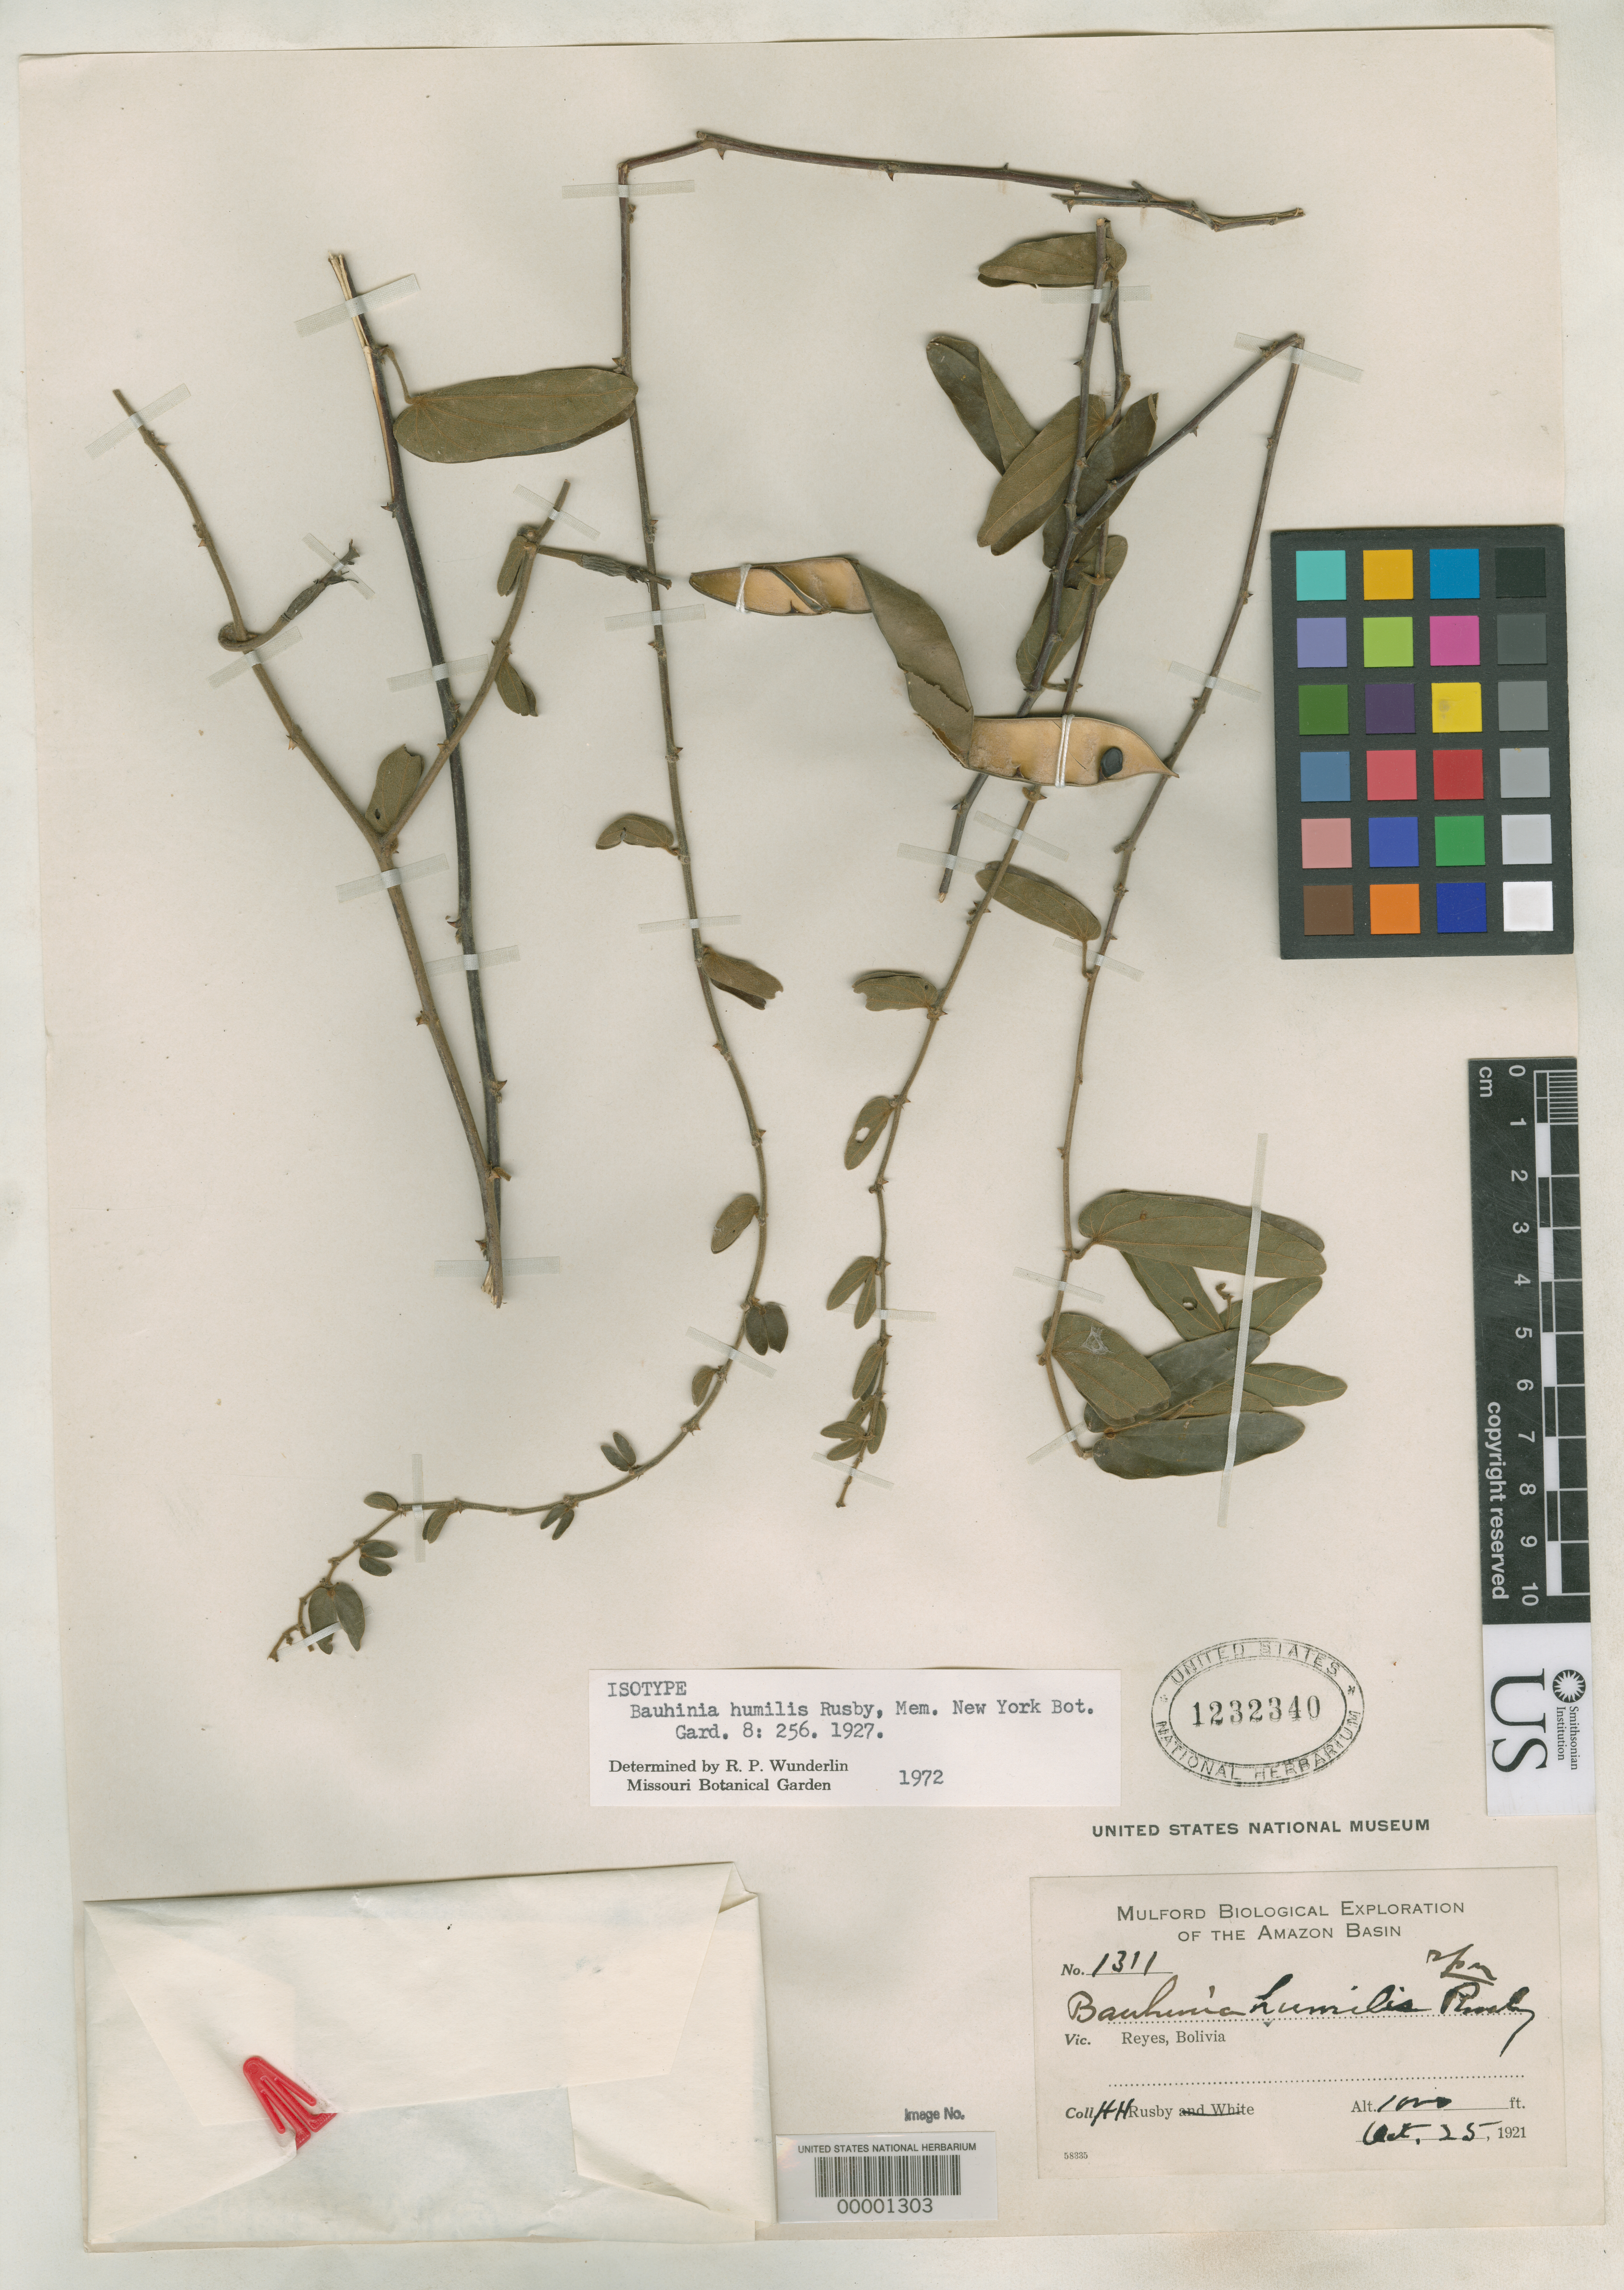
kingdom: Plantae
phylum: Tracheophyta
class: Magnoliopsida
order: Fabales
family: Fabaceae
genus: Bauhinia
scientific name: Bauhinia humilis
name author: Rusby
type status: Isotype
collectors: H. H. Rusby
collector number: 1311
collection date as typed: Oct 25, 1921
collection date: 1921-10-25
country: Bolivia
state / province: Beni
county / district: José Ballivián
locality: Reyes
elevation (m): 305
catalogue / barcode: US 1232340